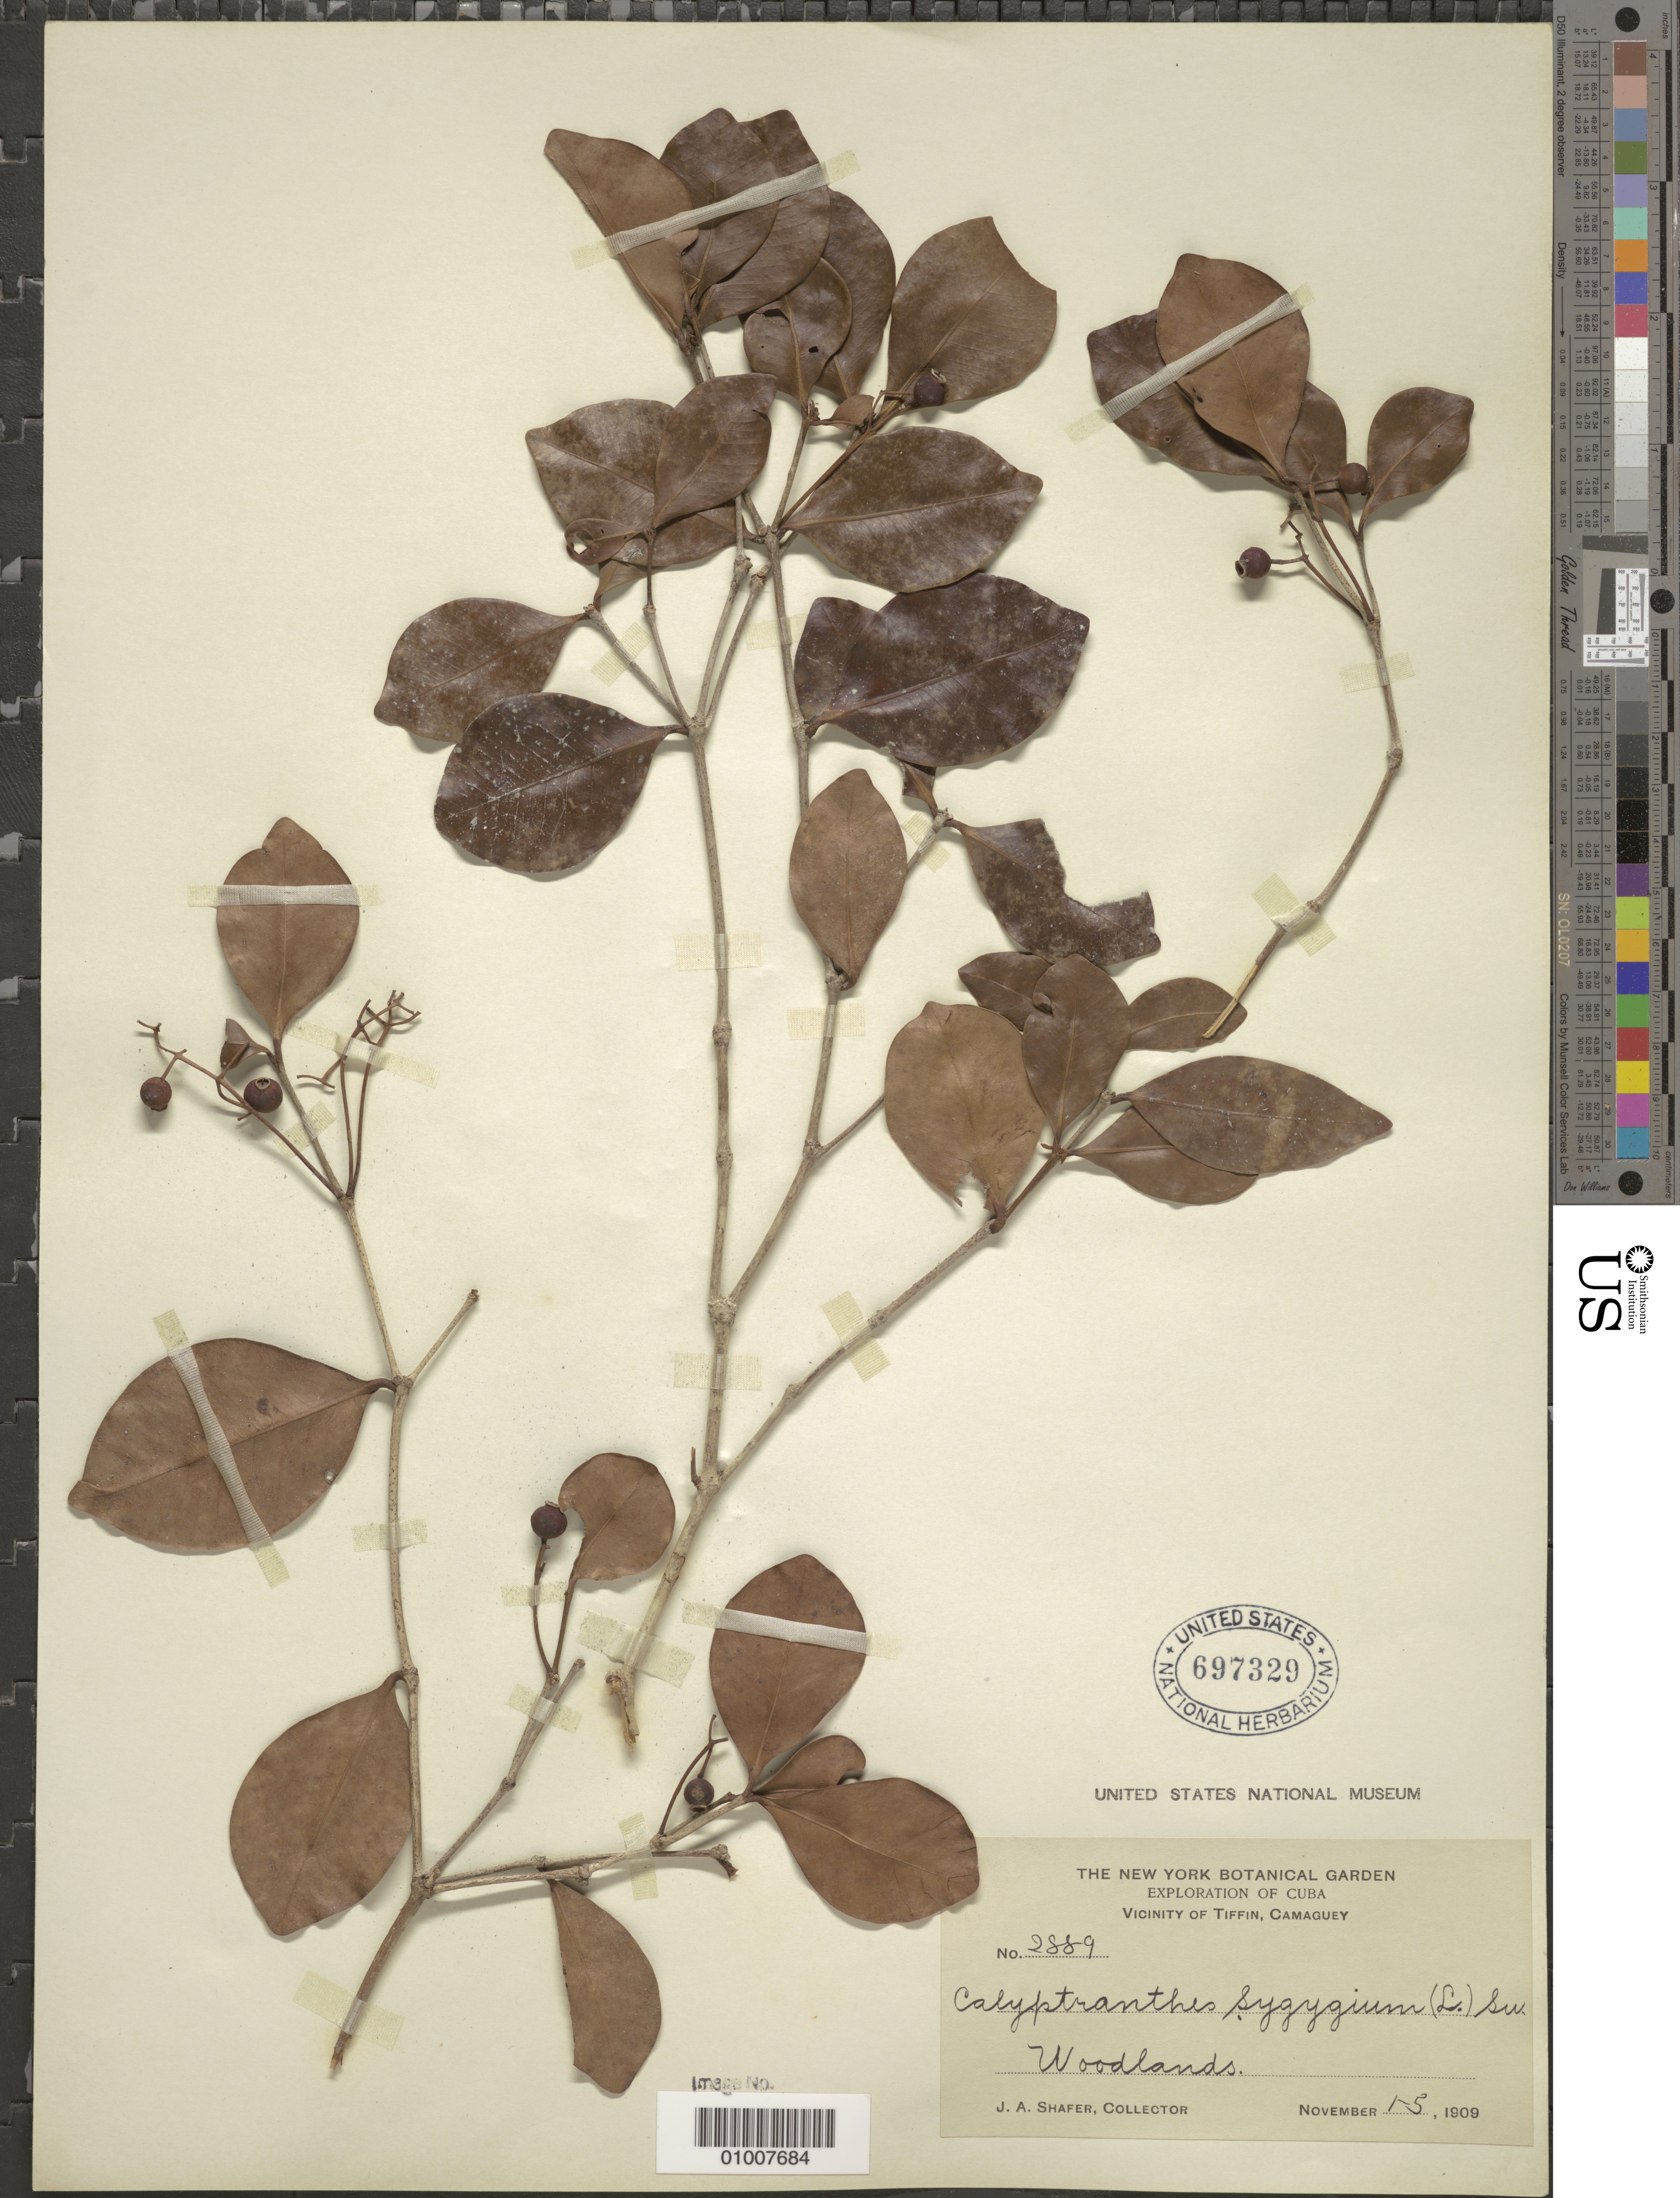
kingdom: Plantae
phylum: Tracheophyta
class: Magnoliopsida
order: Myrtales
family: Myrtaceae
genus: Myrcia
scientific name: Myrcia zuzygium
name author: (L.) A.R. Lourenço & E. Lucas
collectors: J. A. Shafer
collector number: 2889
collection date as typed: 01 Nov 1909 to 05 Nov 1909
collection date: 1909-11-01/1909-11-05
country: Cuba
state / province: Camagüey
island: Cuba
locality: Vicinity of Tiffin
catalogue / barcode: US 697329